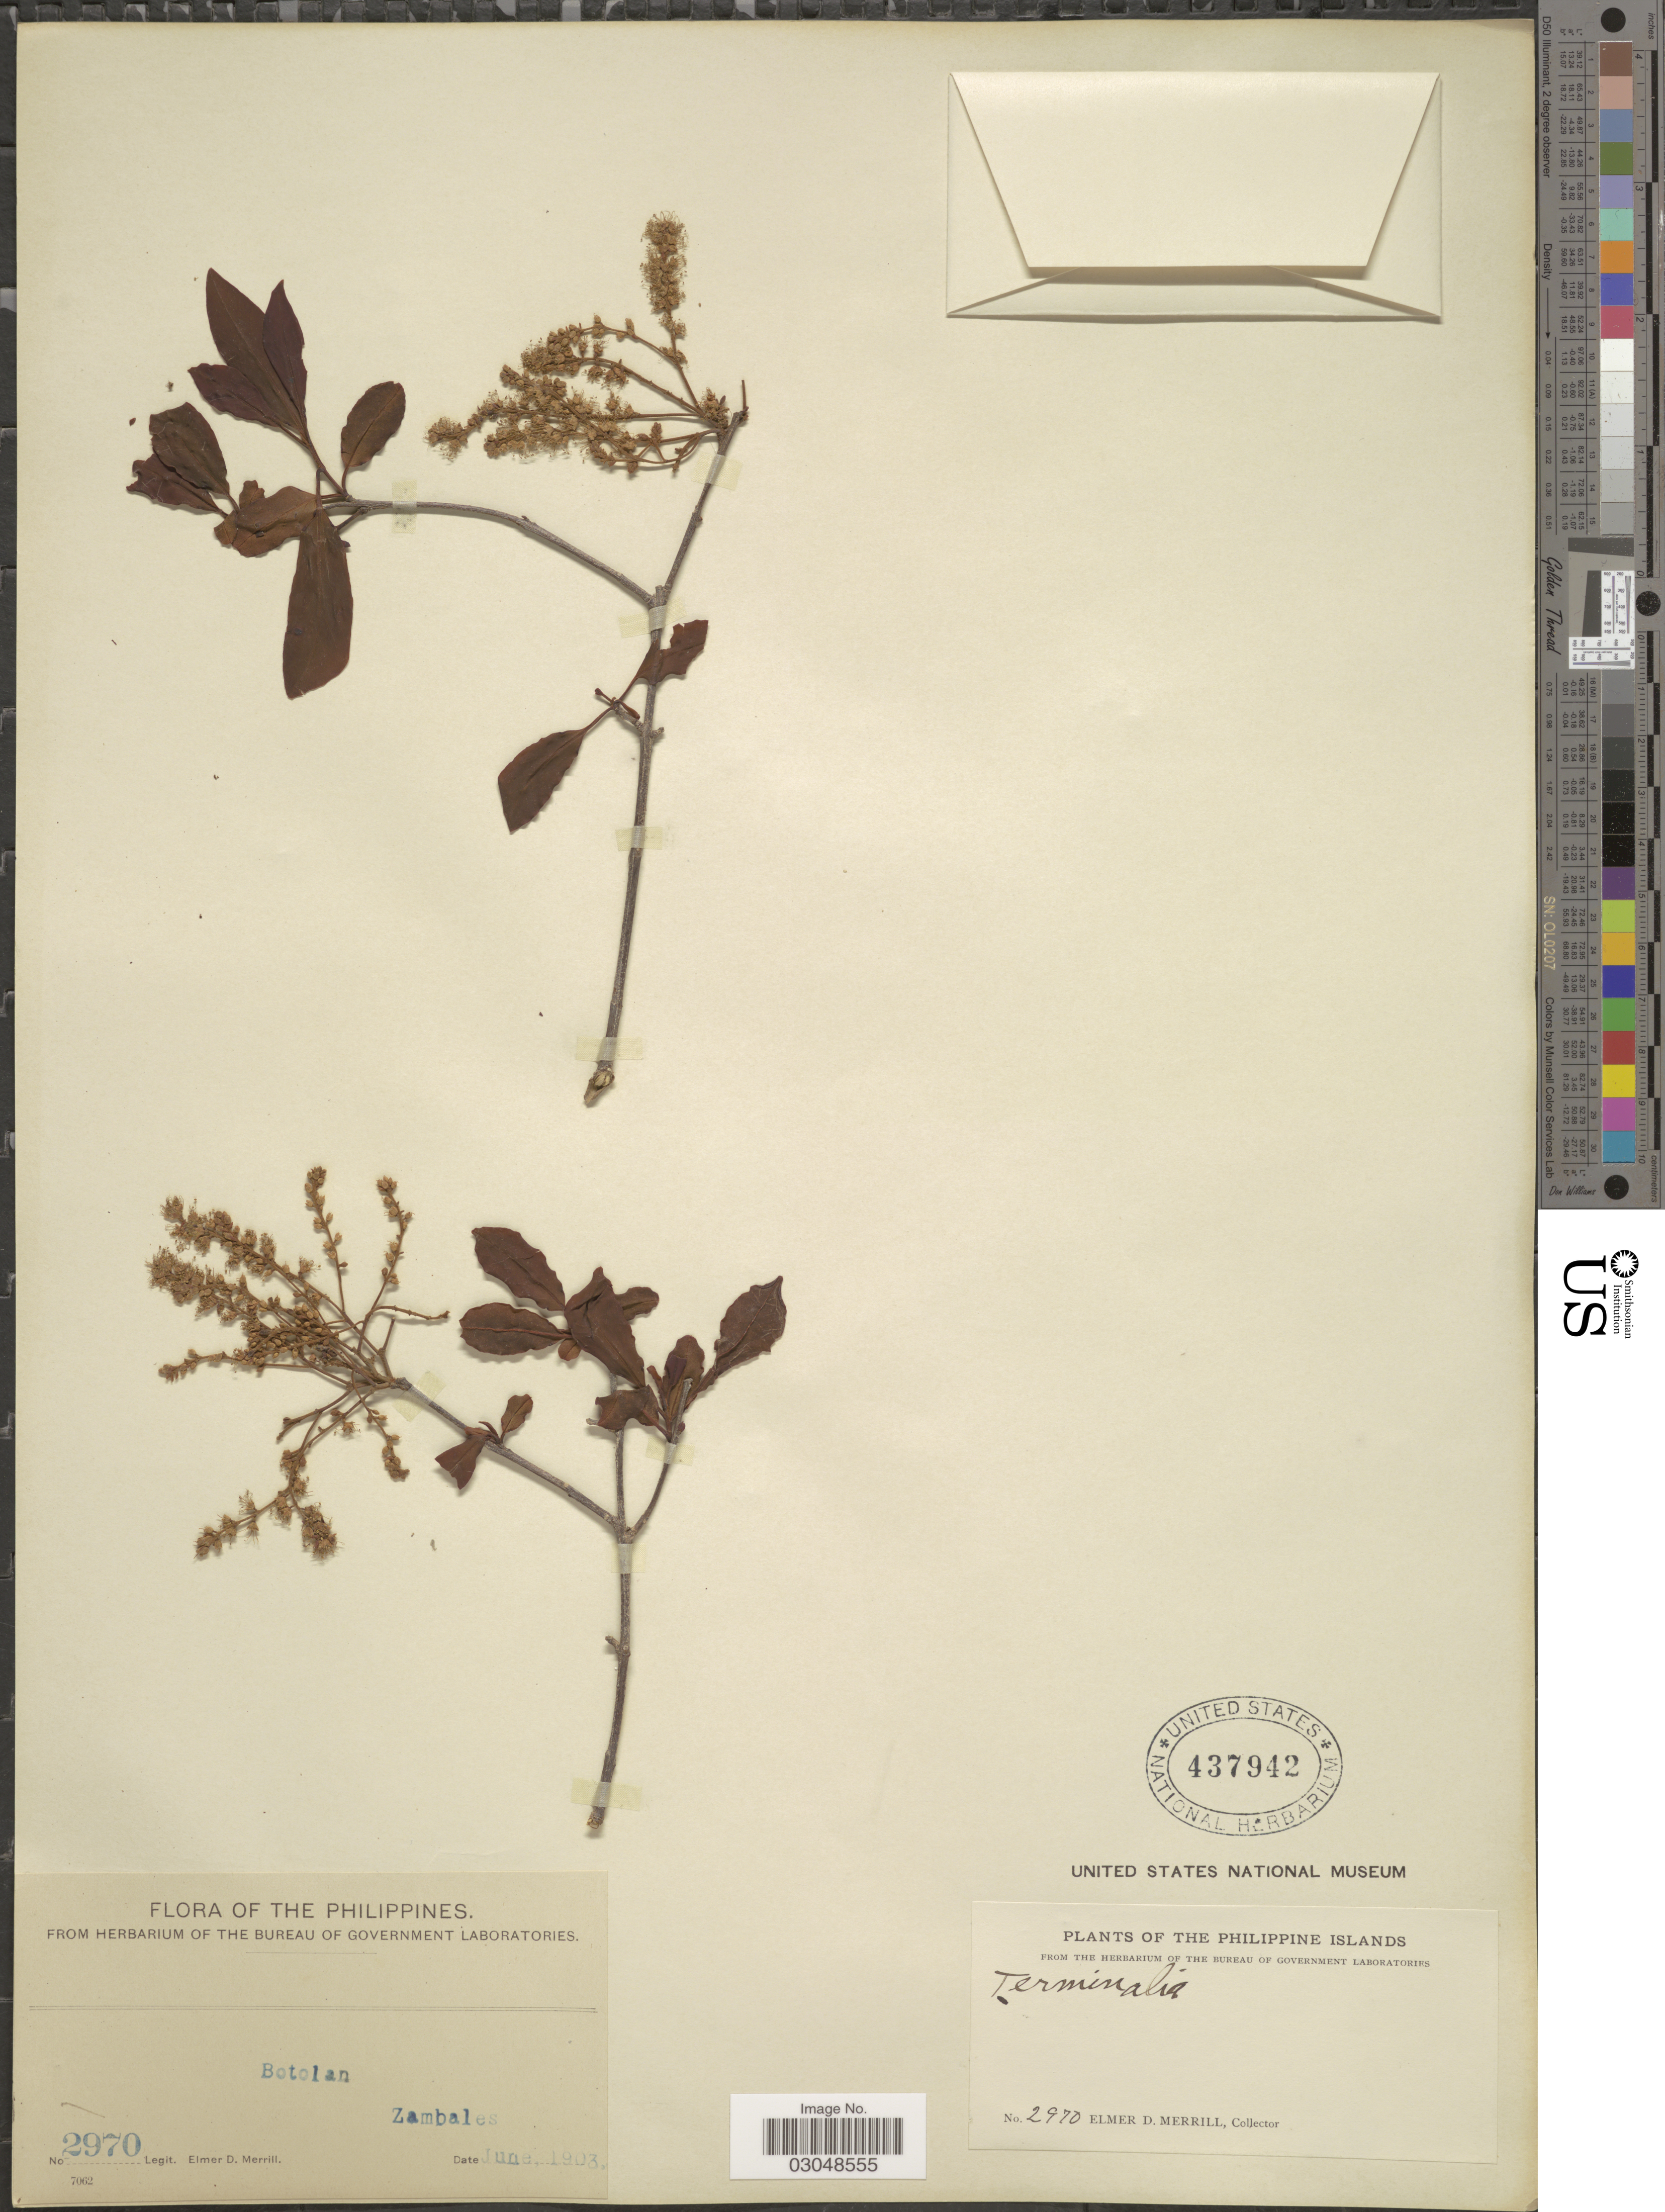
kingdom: Plantae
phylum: Tracheophyta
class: Magnoliopsida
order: Myrtales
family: Combretaceae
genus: Terminalia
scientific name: Terminalia polyantha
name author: C. Presl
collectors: E. D. Merrill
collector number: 2970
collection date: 1903-06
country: Philippines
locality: The Philippine Islands, Botolan, Zambales.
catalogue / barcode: US 437942